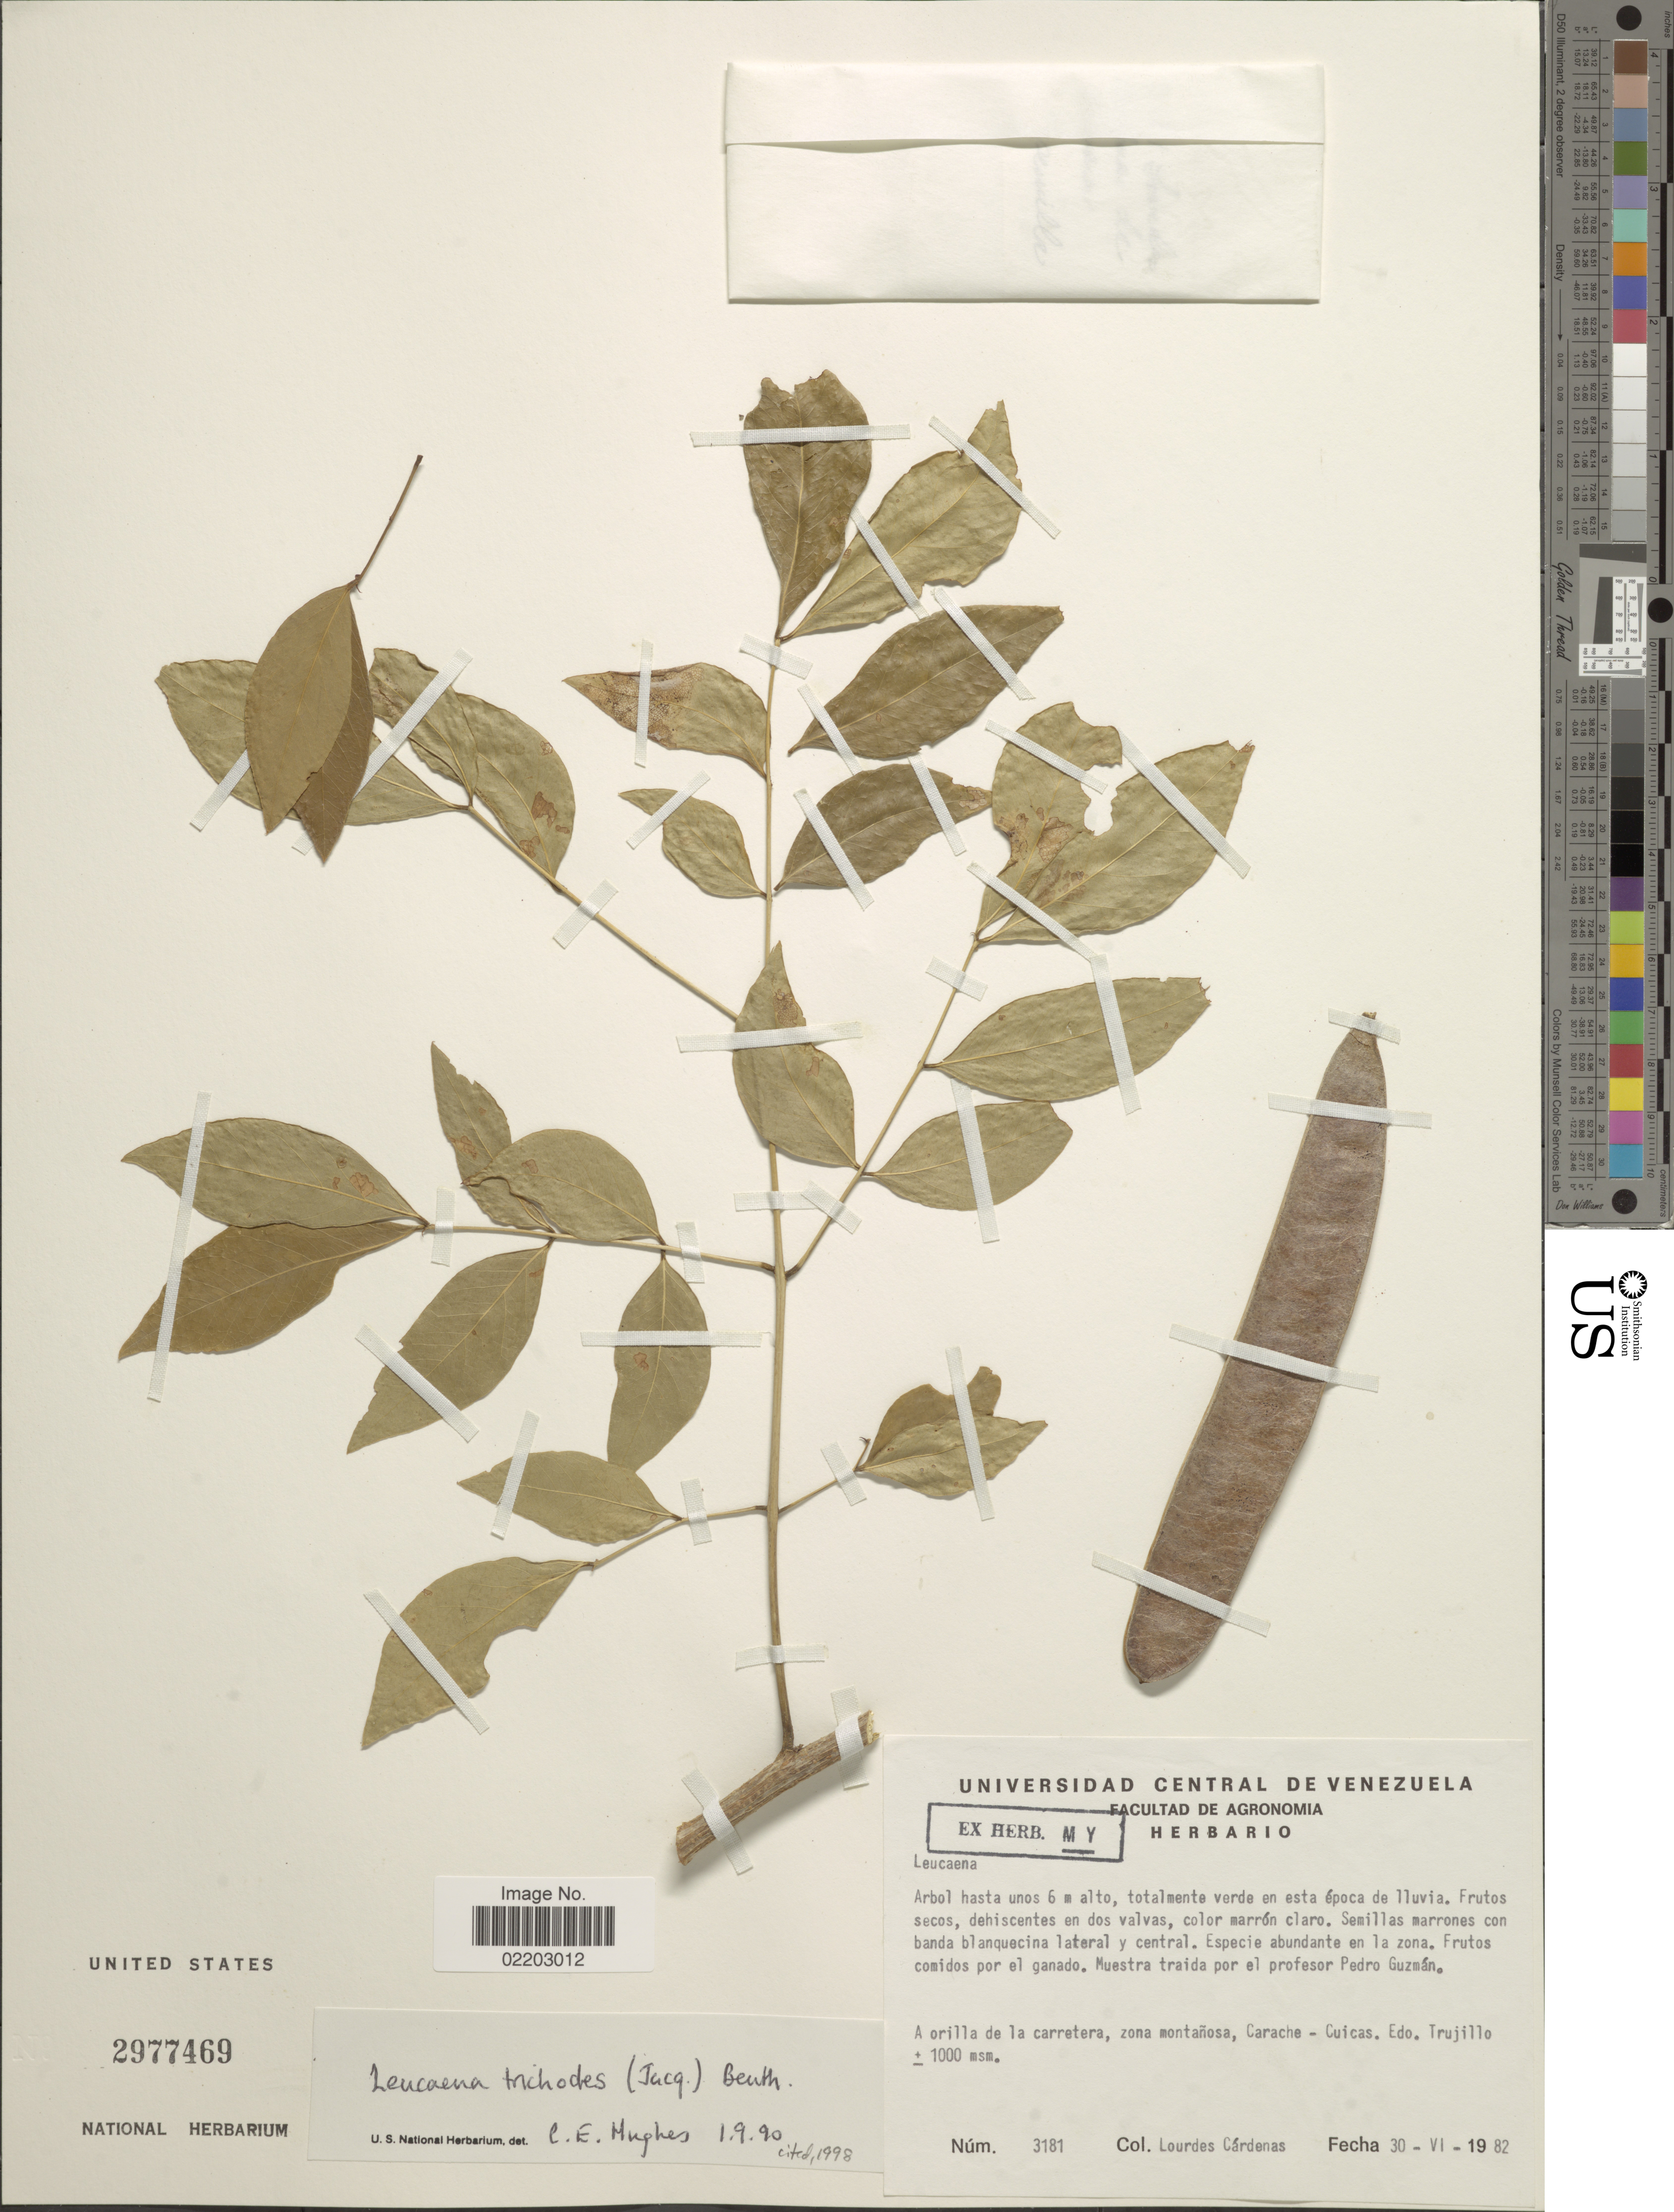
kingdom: Plantae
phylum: Tracheophyta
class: Magnoliopsida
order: Fabales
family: Fabaceae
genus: Leucaena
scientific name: Leucaena trichodes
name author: (Jacq.) Benth.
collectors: L. Cárdenas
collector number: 3181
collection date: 1982-06-30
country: Venezuela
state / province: Trujillo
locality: A orilla de la carretera, zona montanosa, Carache - Cuicas. Edo. Trujillo.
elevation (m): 1000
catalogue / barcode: US 2977469